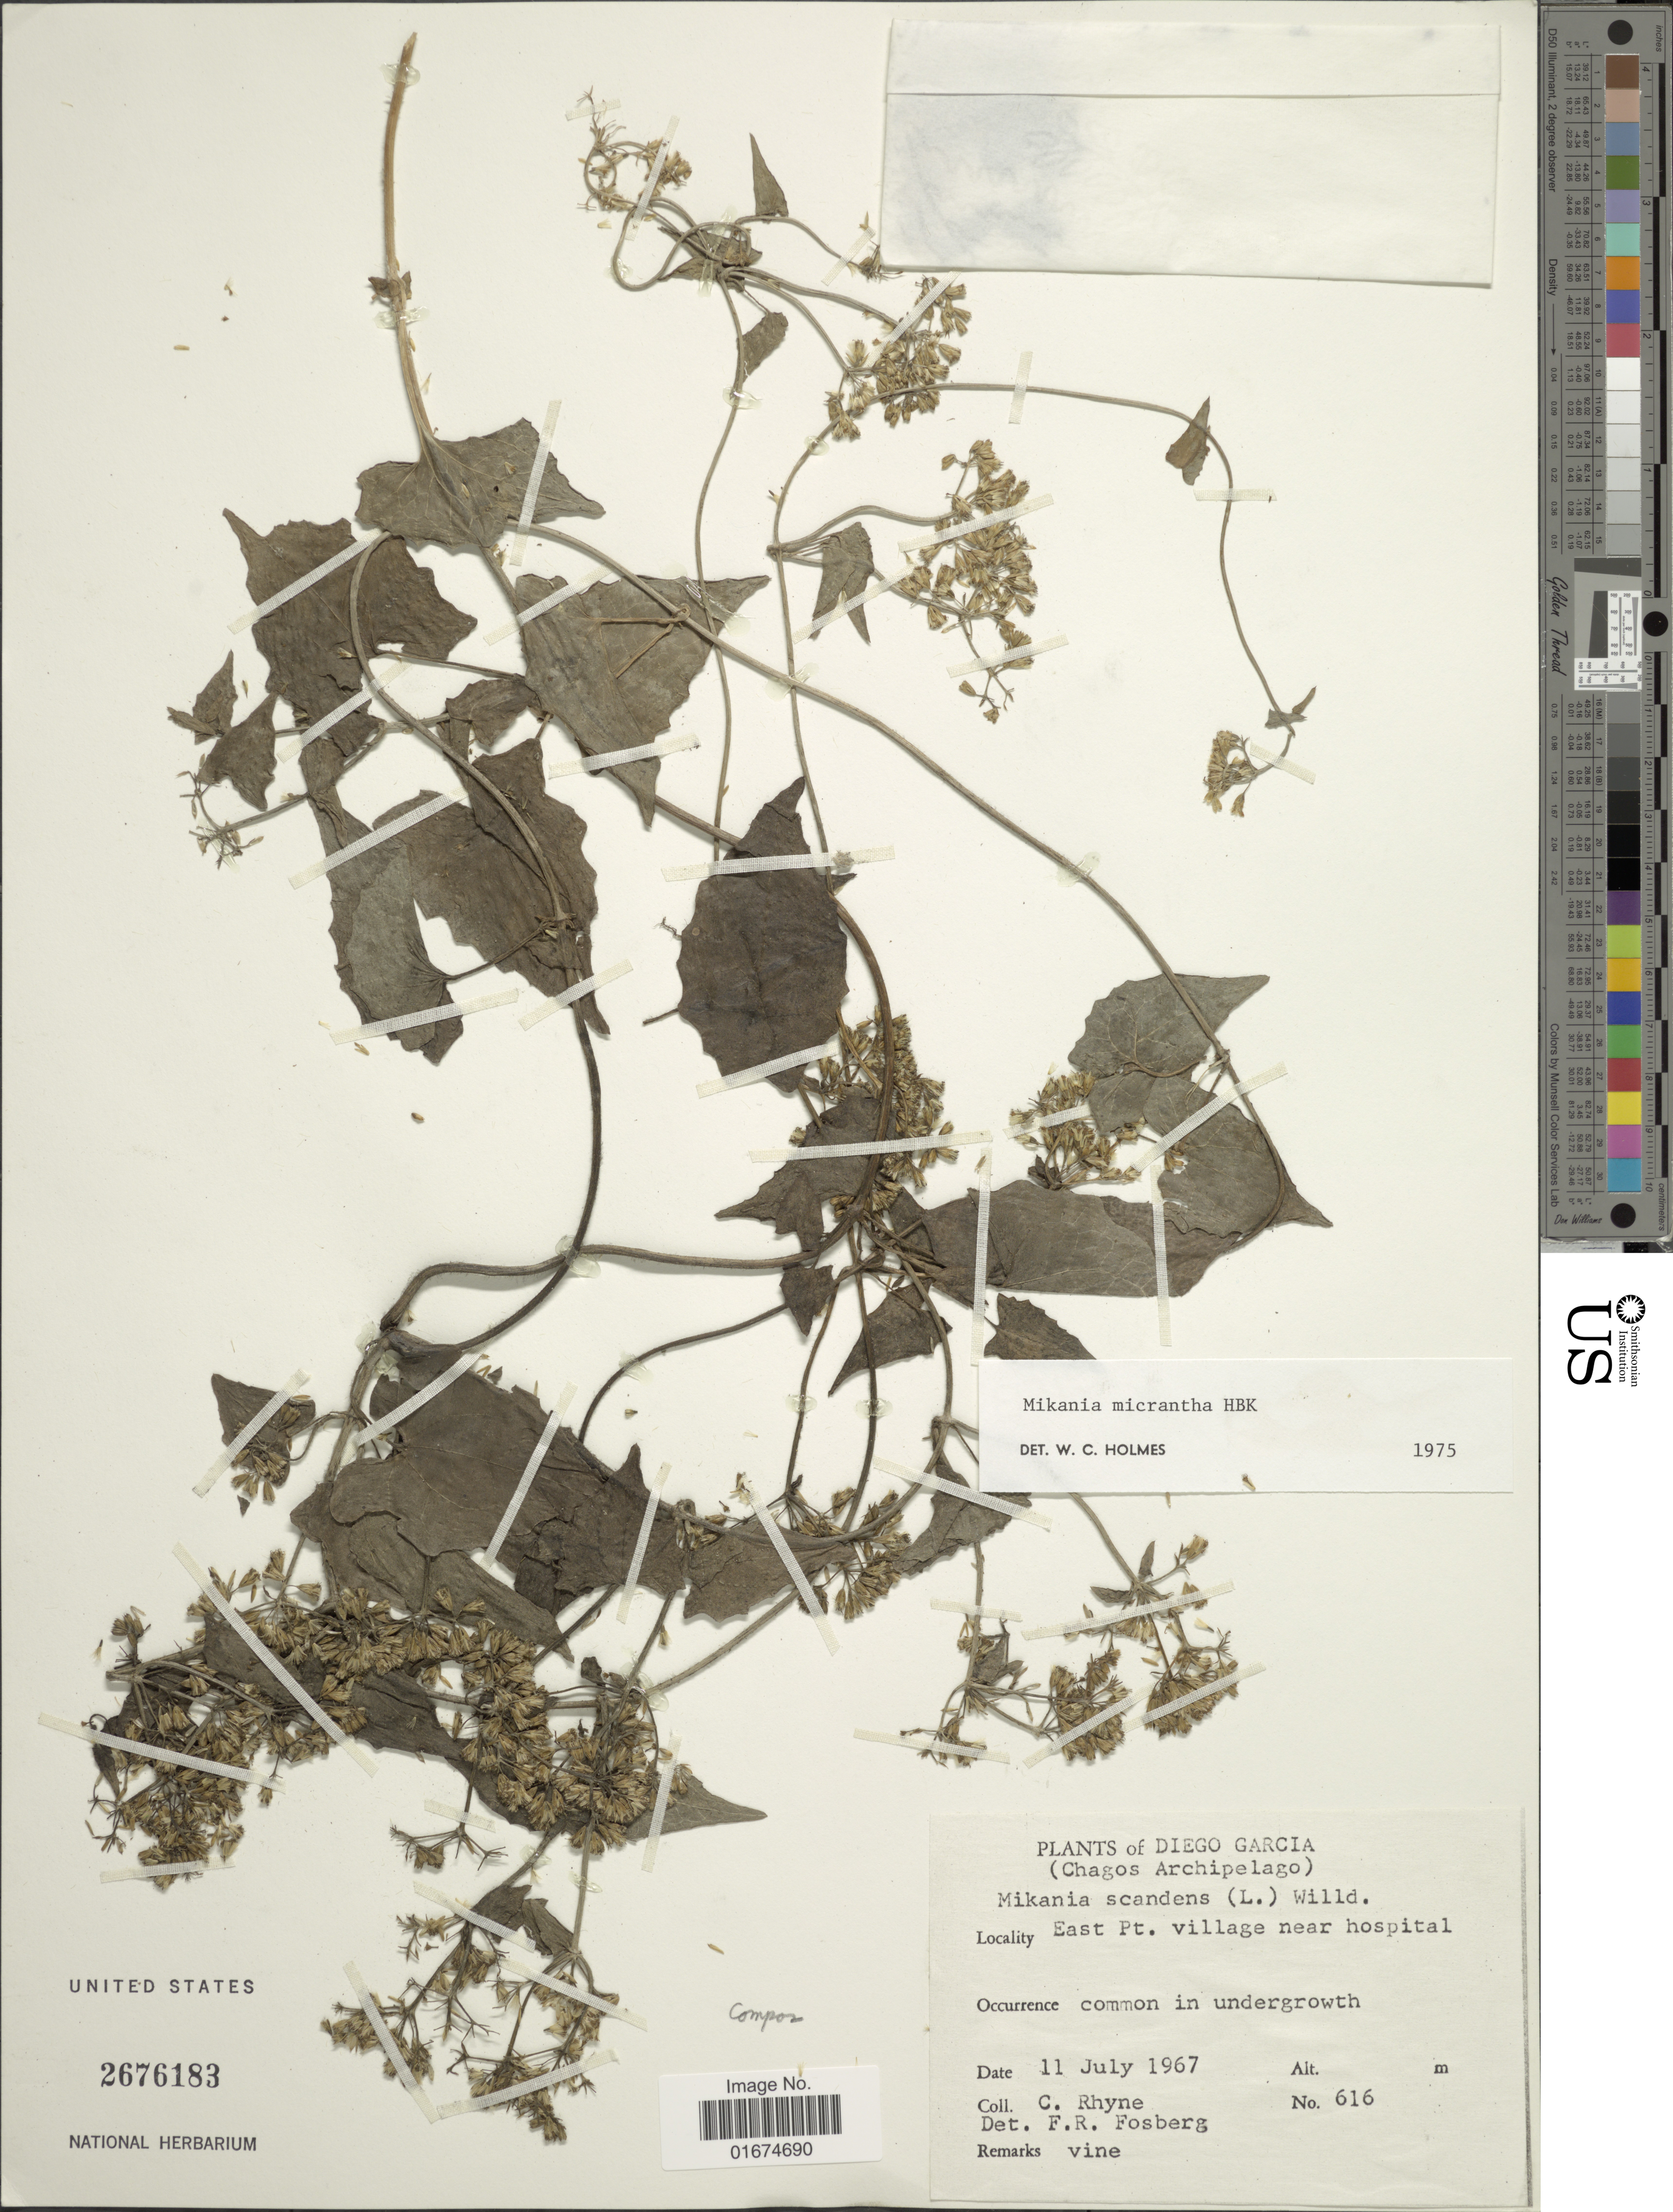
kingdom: Plantae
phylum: Tracheophyta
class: Magnoliopsida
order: Asterales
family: Asteraceae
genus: Mikania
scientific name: Mikania micrantha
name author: Kunth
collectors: C. Rhyne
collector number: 616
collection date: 1967-07-11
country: British Indian Ocean Territory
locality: Diego Garcia, (Chagos Archipelago), East Pt. village near hospital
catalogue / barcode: US 2676183